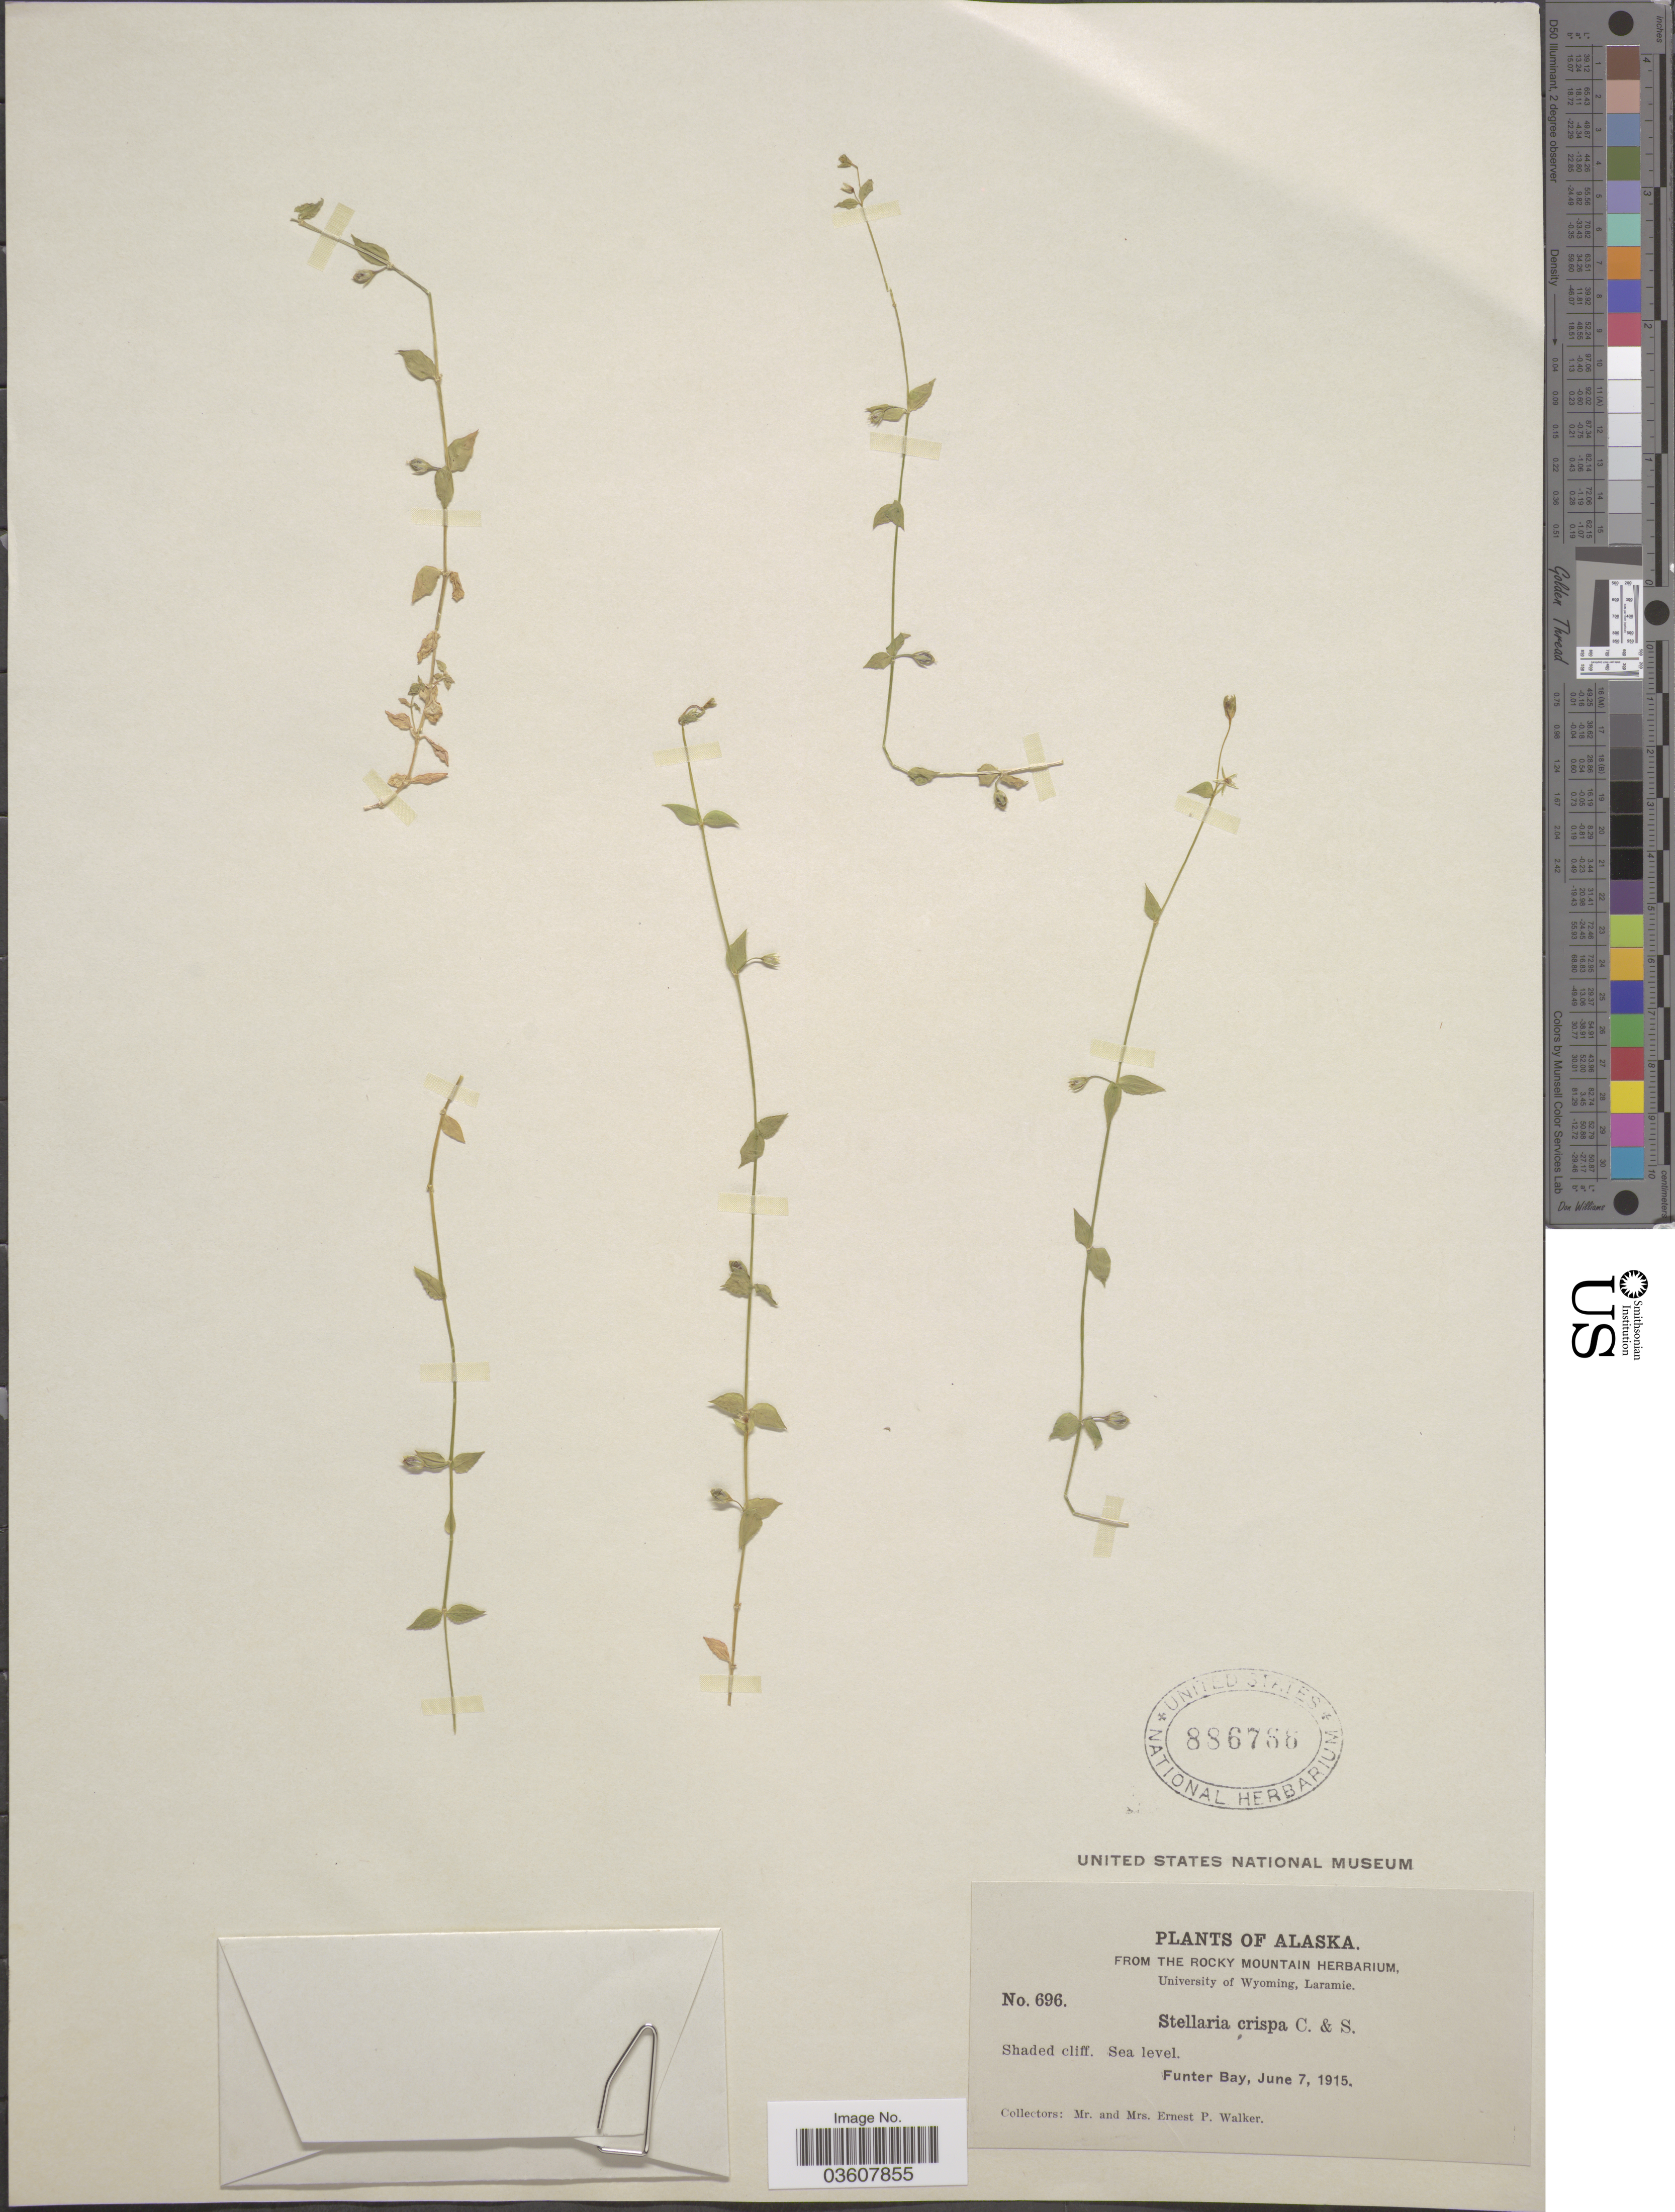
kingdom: Plantae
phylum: Tracheophyta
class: Magnoliopsida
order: Caryophyllales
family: Caryophyllaceae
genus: Stellaria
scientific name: Stellaria crispa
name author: Cham. & Schltdl.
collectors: E. P. Walker & E. Walker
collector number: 696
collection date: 1915-06-07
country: United States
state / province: Alaska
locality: Funter Bay.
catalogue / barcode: US 886788